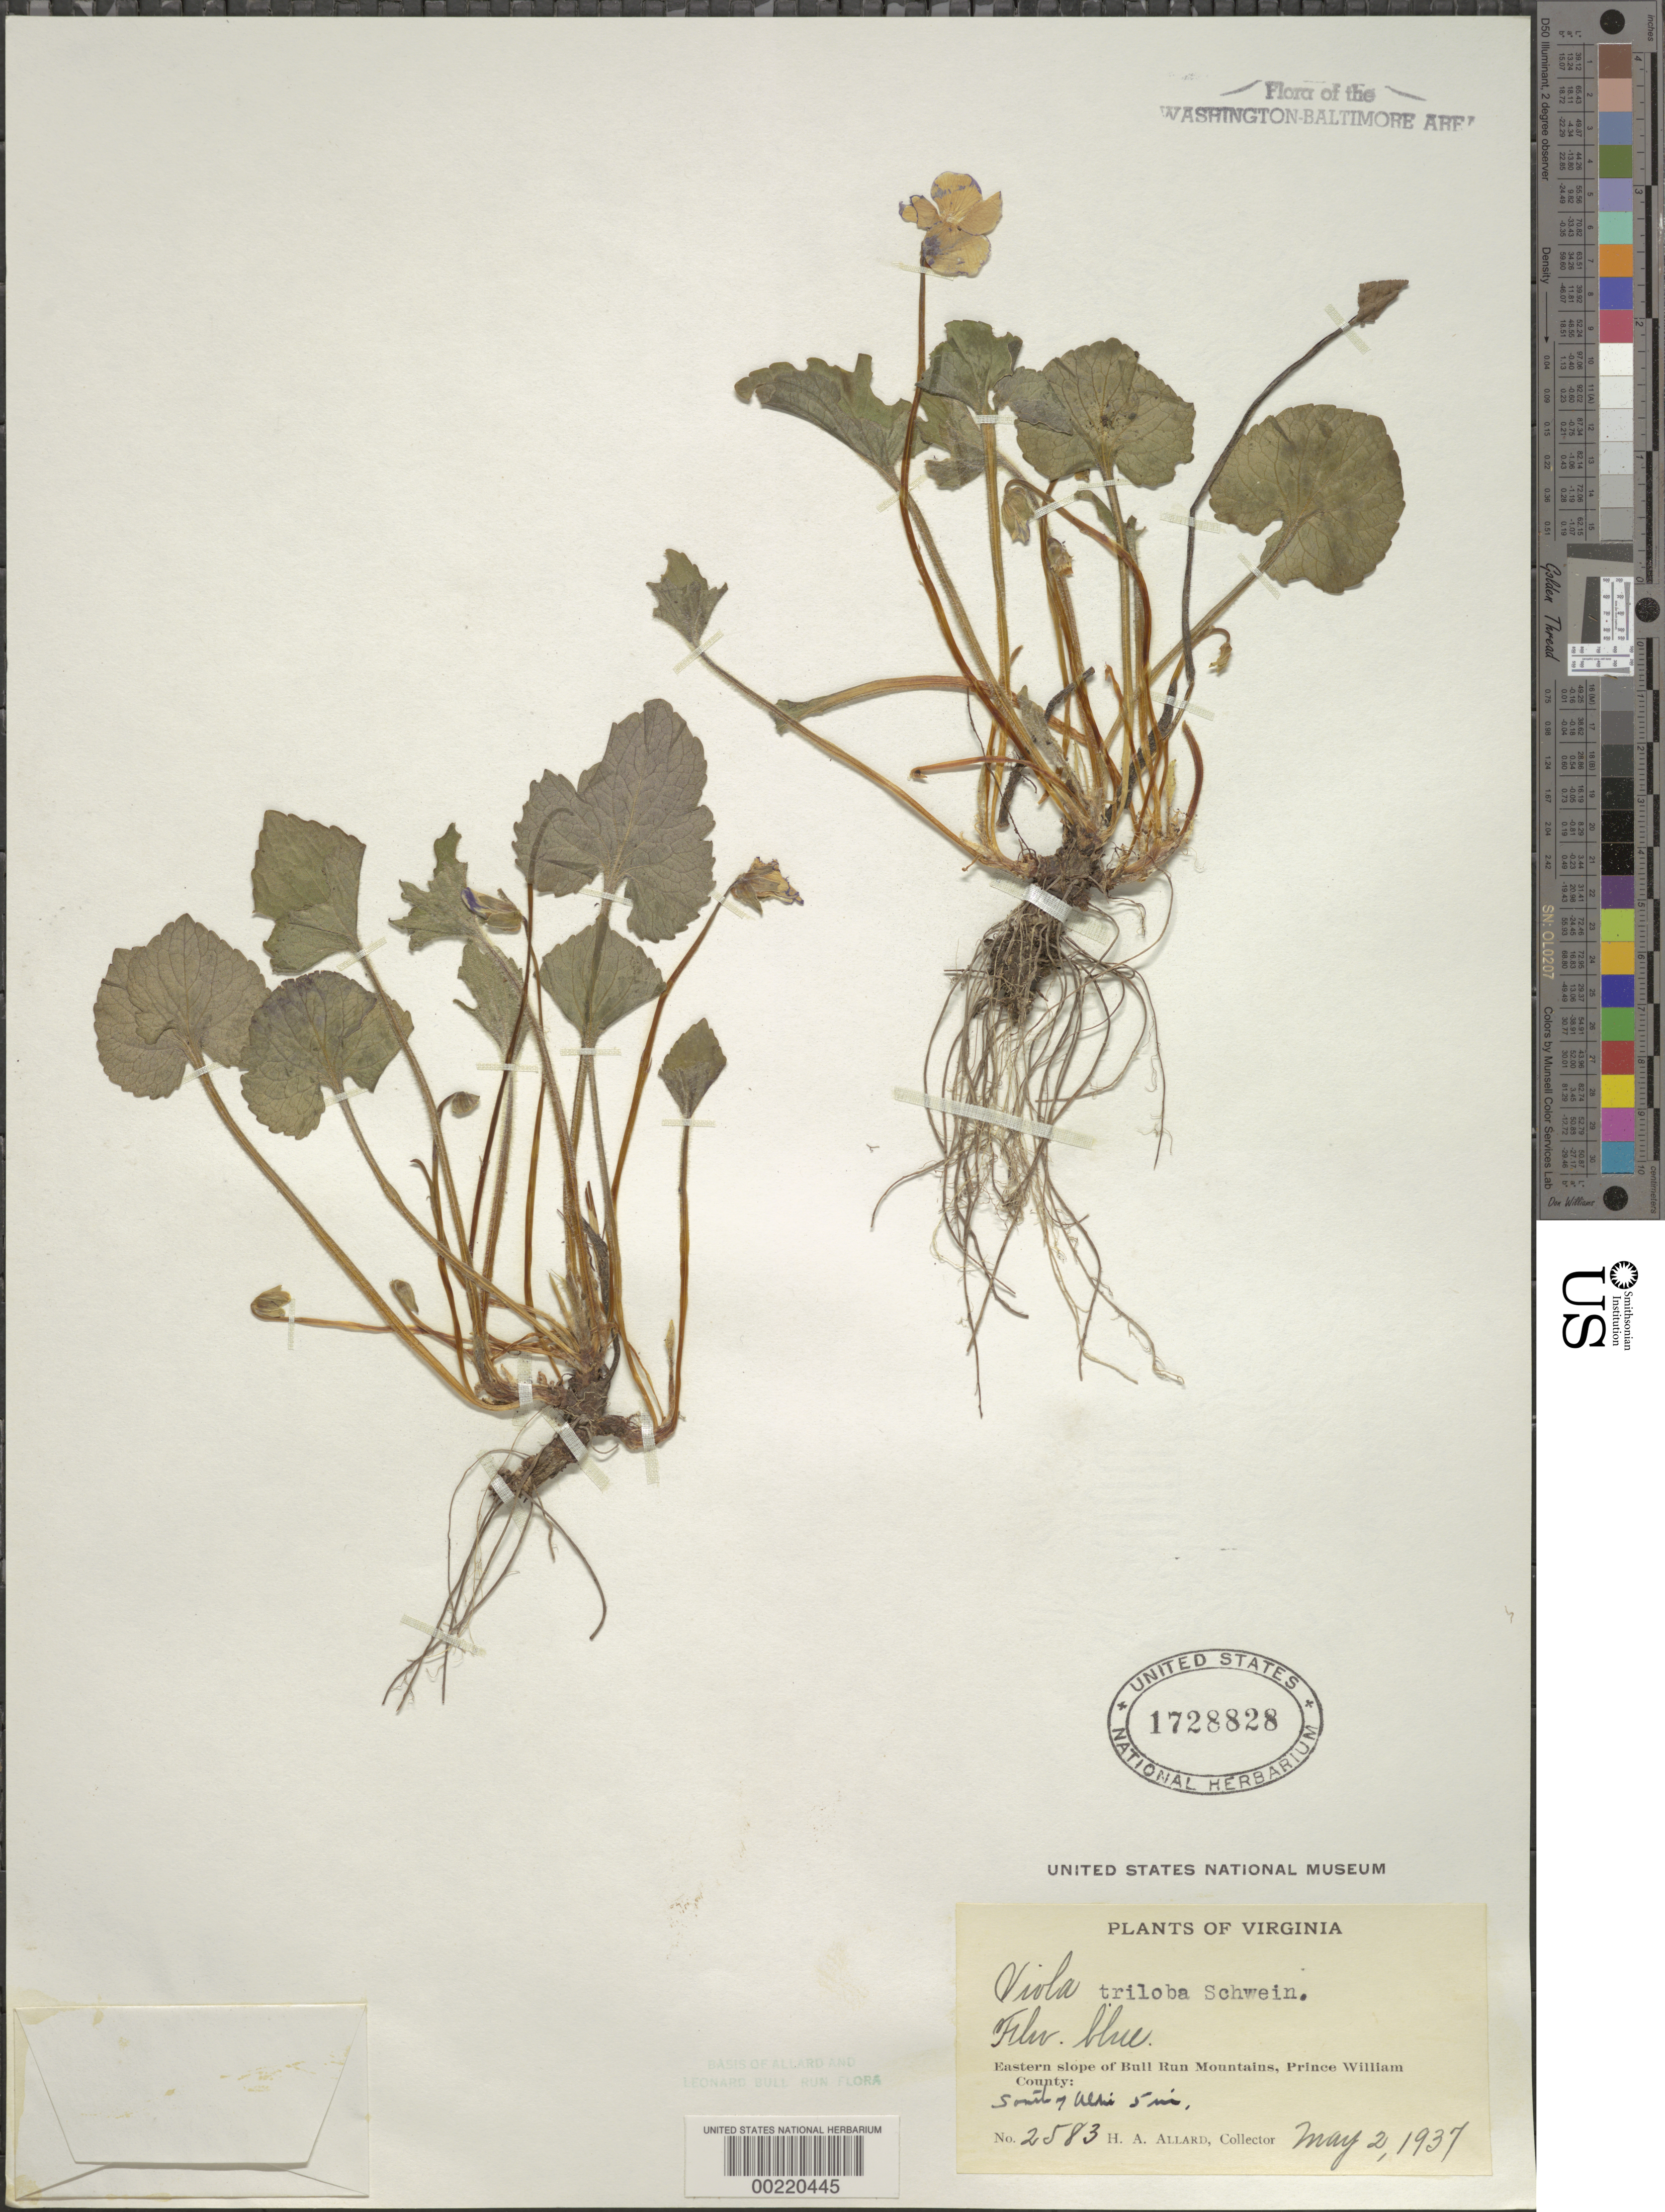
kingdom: Plantae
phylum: Tracheophyta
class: Magnoliopsida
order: Malpighiales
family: Violaceae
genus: Viola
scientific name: Viola palmata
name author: L.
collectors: H. A. Allard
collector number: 2583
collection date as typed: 02 May 1937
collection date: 1937-05-02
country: United States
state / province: Virginia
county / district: Prince William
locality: Eastern slope of Bull Run Mountains, South of Aldie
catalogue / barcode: US 1728828